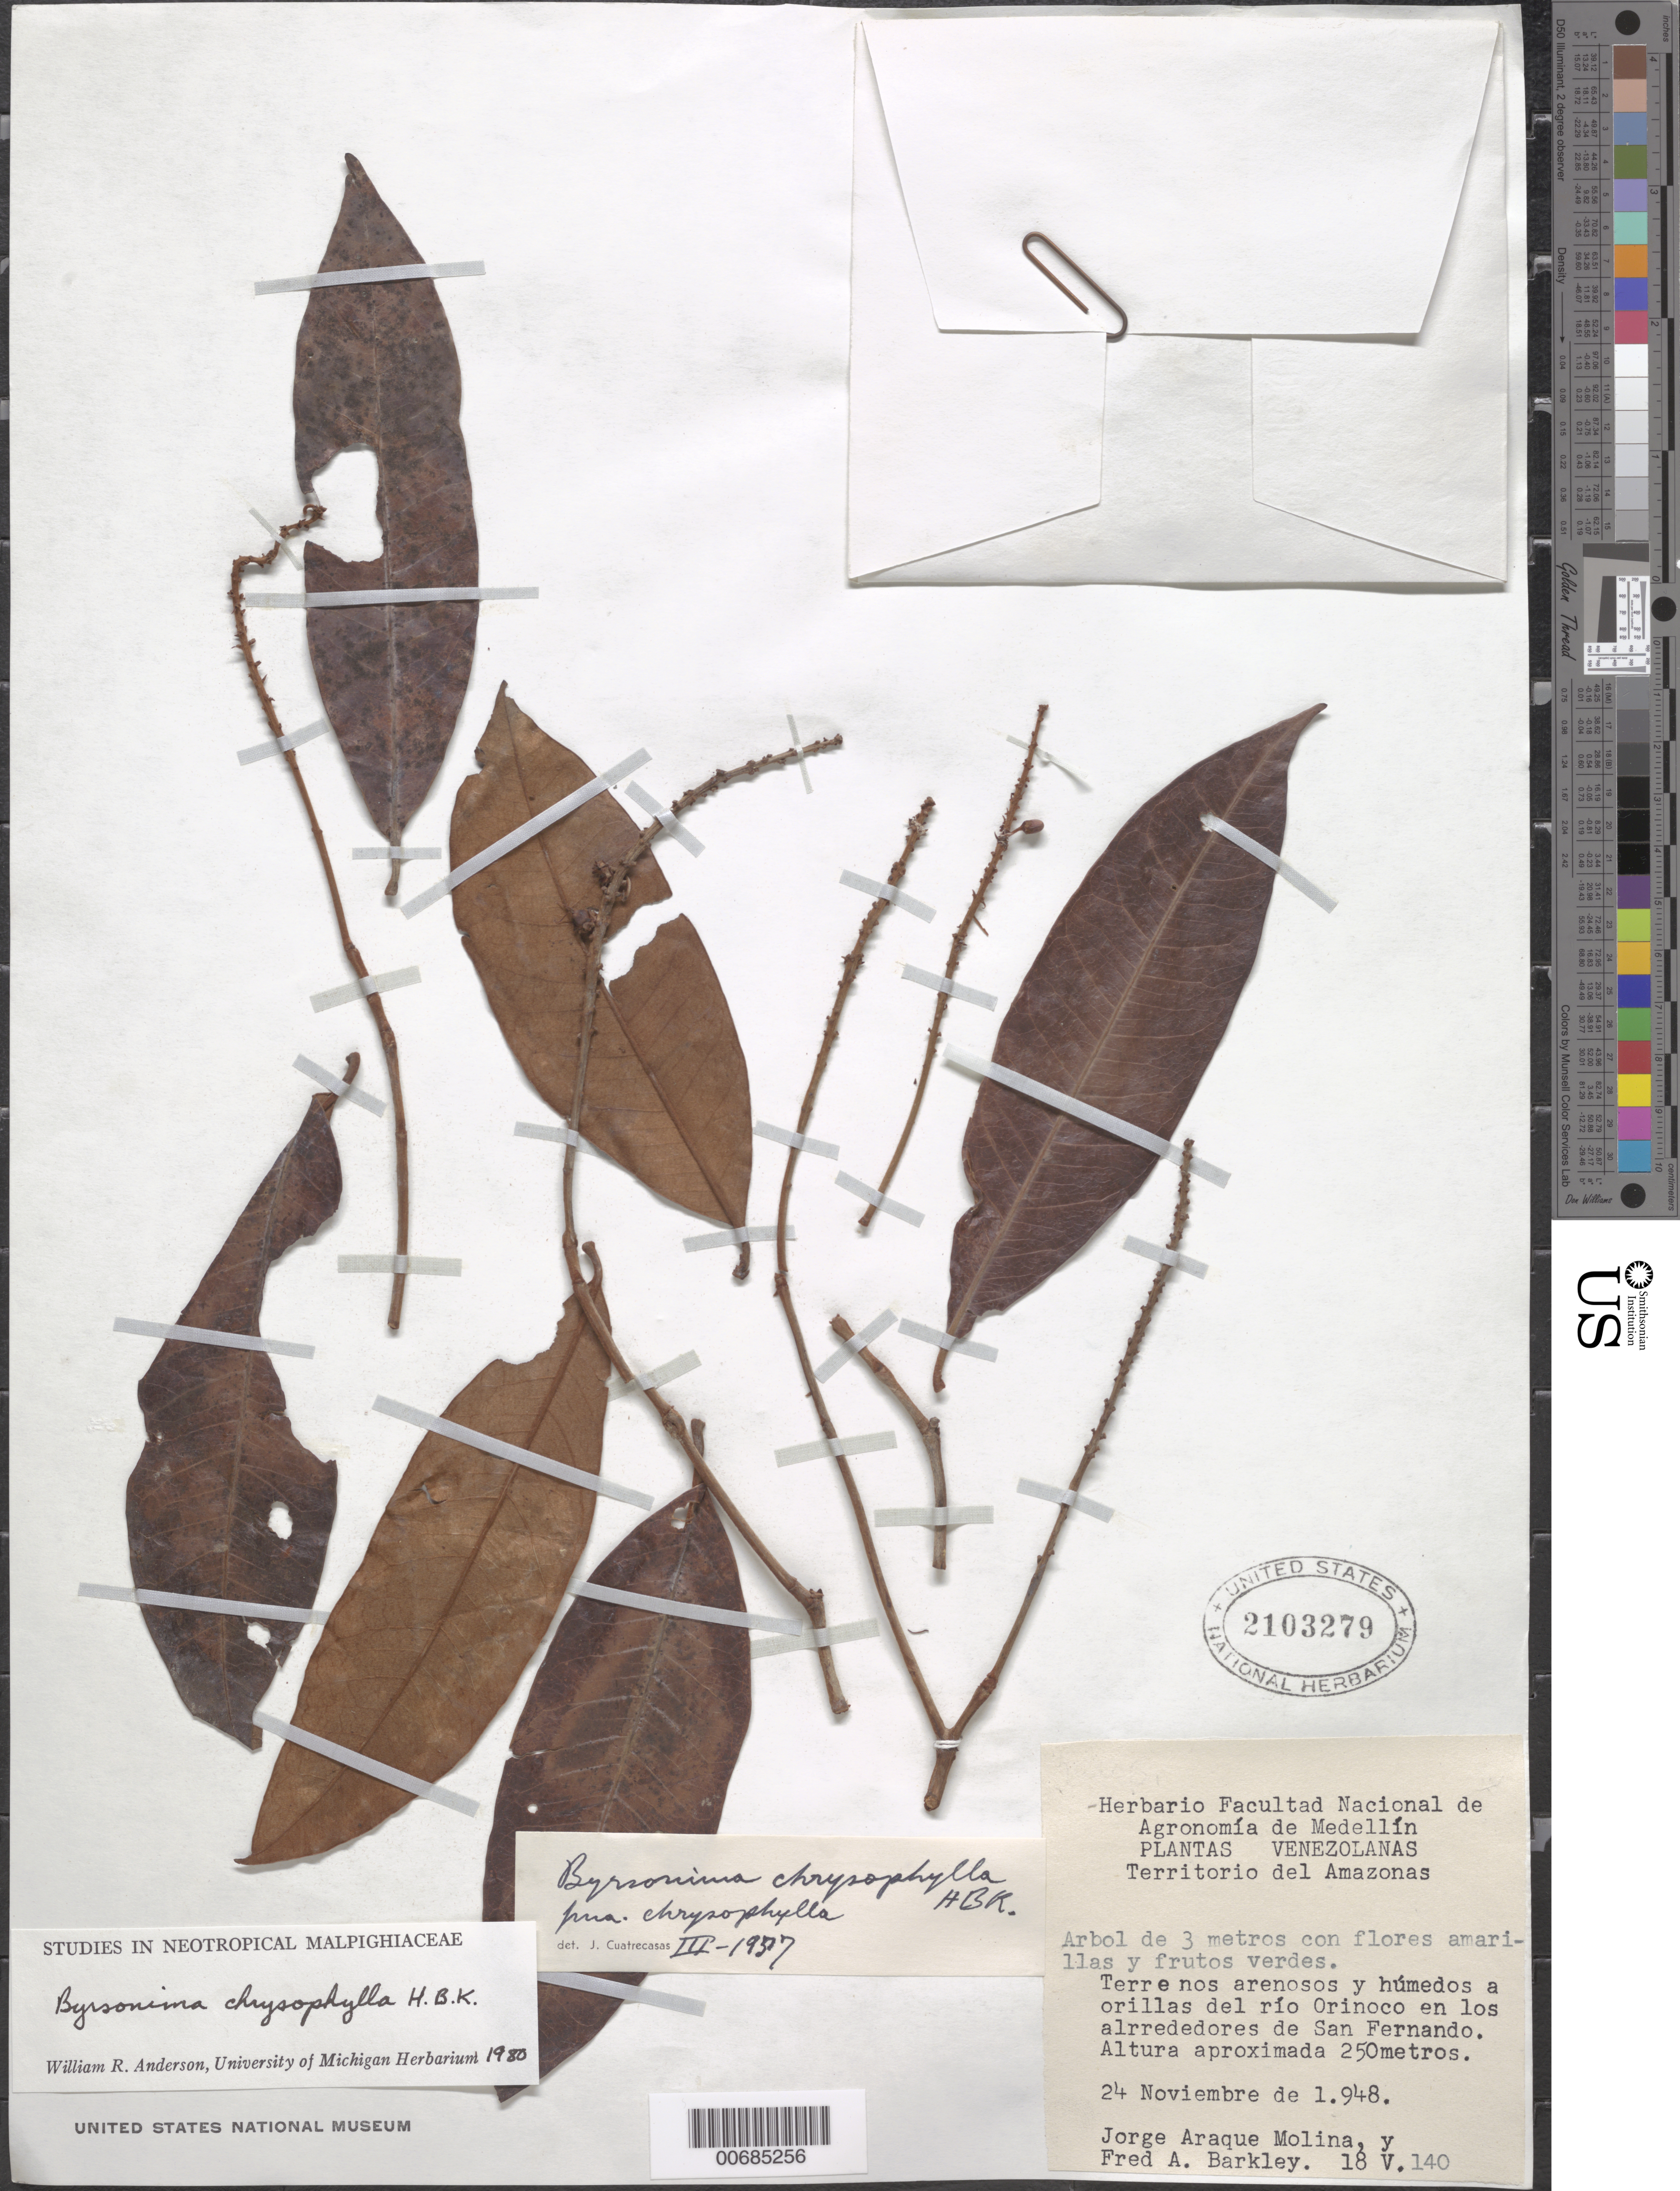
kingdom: Plantae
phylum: Tracheophyta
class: Magnoliopsida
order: Malpighiales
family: Malpighiaceae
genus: Byrsonima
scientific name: Byrsonima chrysophylla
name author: Kunth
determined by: Anderson, W. R., (MICH), University of Michigan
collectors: J. A. Molina & F. A. Barkley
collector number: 140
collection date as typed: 24-Nov-48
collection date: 1948-11-24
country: Venezuela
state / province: Amazonas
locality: Río Orinoco en los alrededores de San Fernando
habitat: Sandy ground and wet areas along river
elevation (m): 250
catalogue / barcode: US 2103279